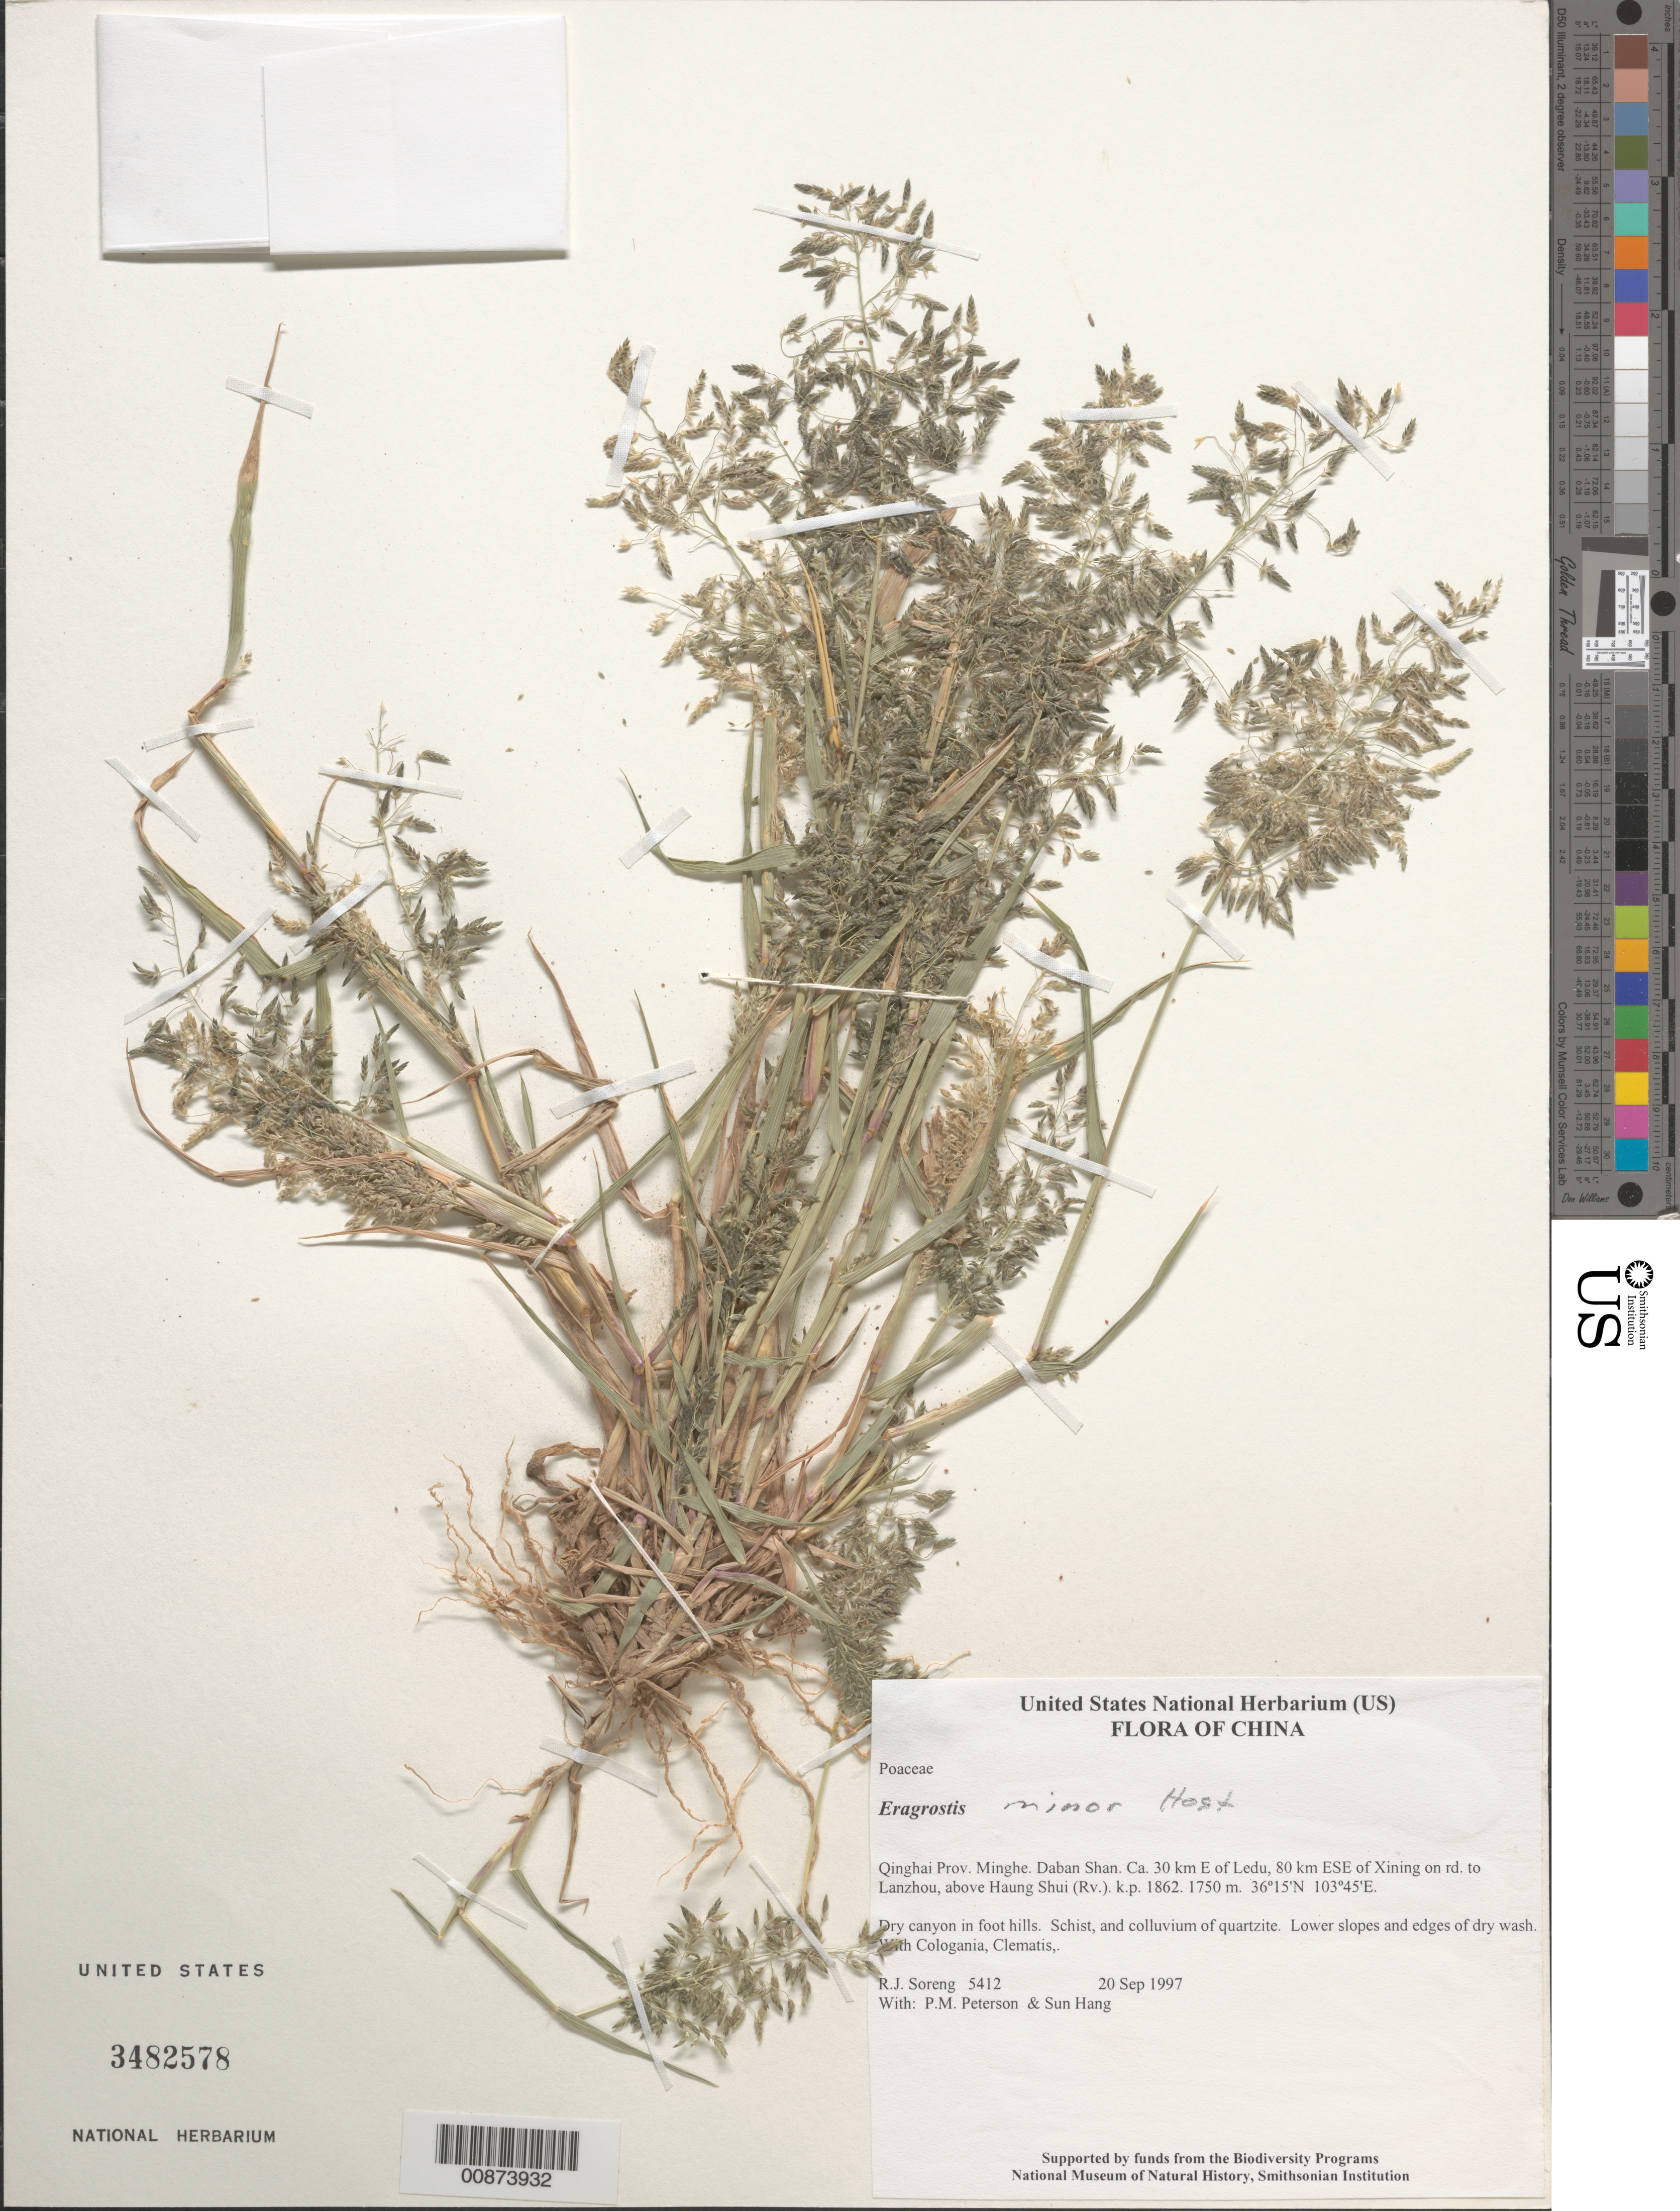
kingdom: Plantae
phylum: Tracheophyta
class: Liliopsida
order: Poales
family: Poaceae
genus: Eragrostis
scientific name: Eragrostis minor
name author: Host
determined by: Soreng, Robert J., Research Associate (BOT), Smithsonian Institution - National Museum of Natural History (UNITED STATES)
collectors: R. J. Soreng, P. M. Peterson & Sun Hang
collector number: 5412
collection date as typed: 20 Sep 1997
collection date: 1997-09-20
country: China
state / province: Qinghai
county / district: Minghe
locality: Daban Shan. Ca. 30 km E of Ledu, 80 km ESE of Xining on rd. to Lanzhou, above Haung Shui (Rv.). k.p. 1862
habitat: Dry canyon in foot hills. Schist, and colluvium of quartzite. Lower slopes and edges of dry wash. With Cologania, Clematis,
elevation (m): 1750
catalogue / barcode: US 3482578